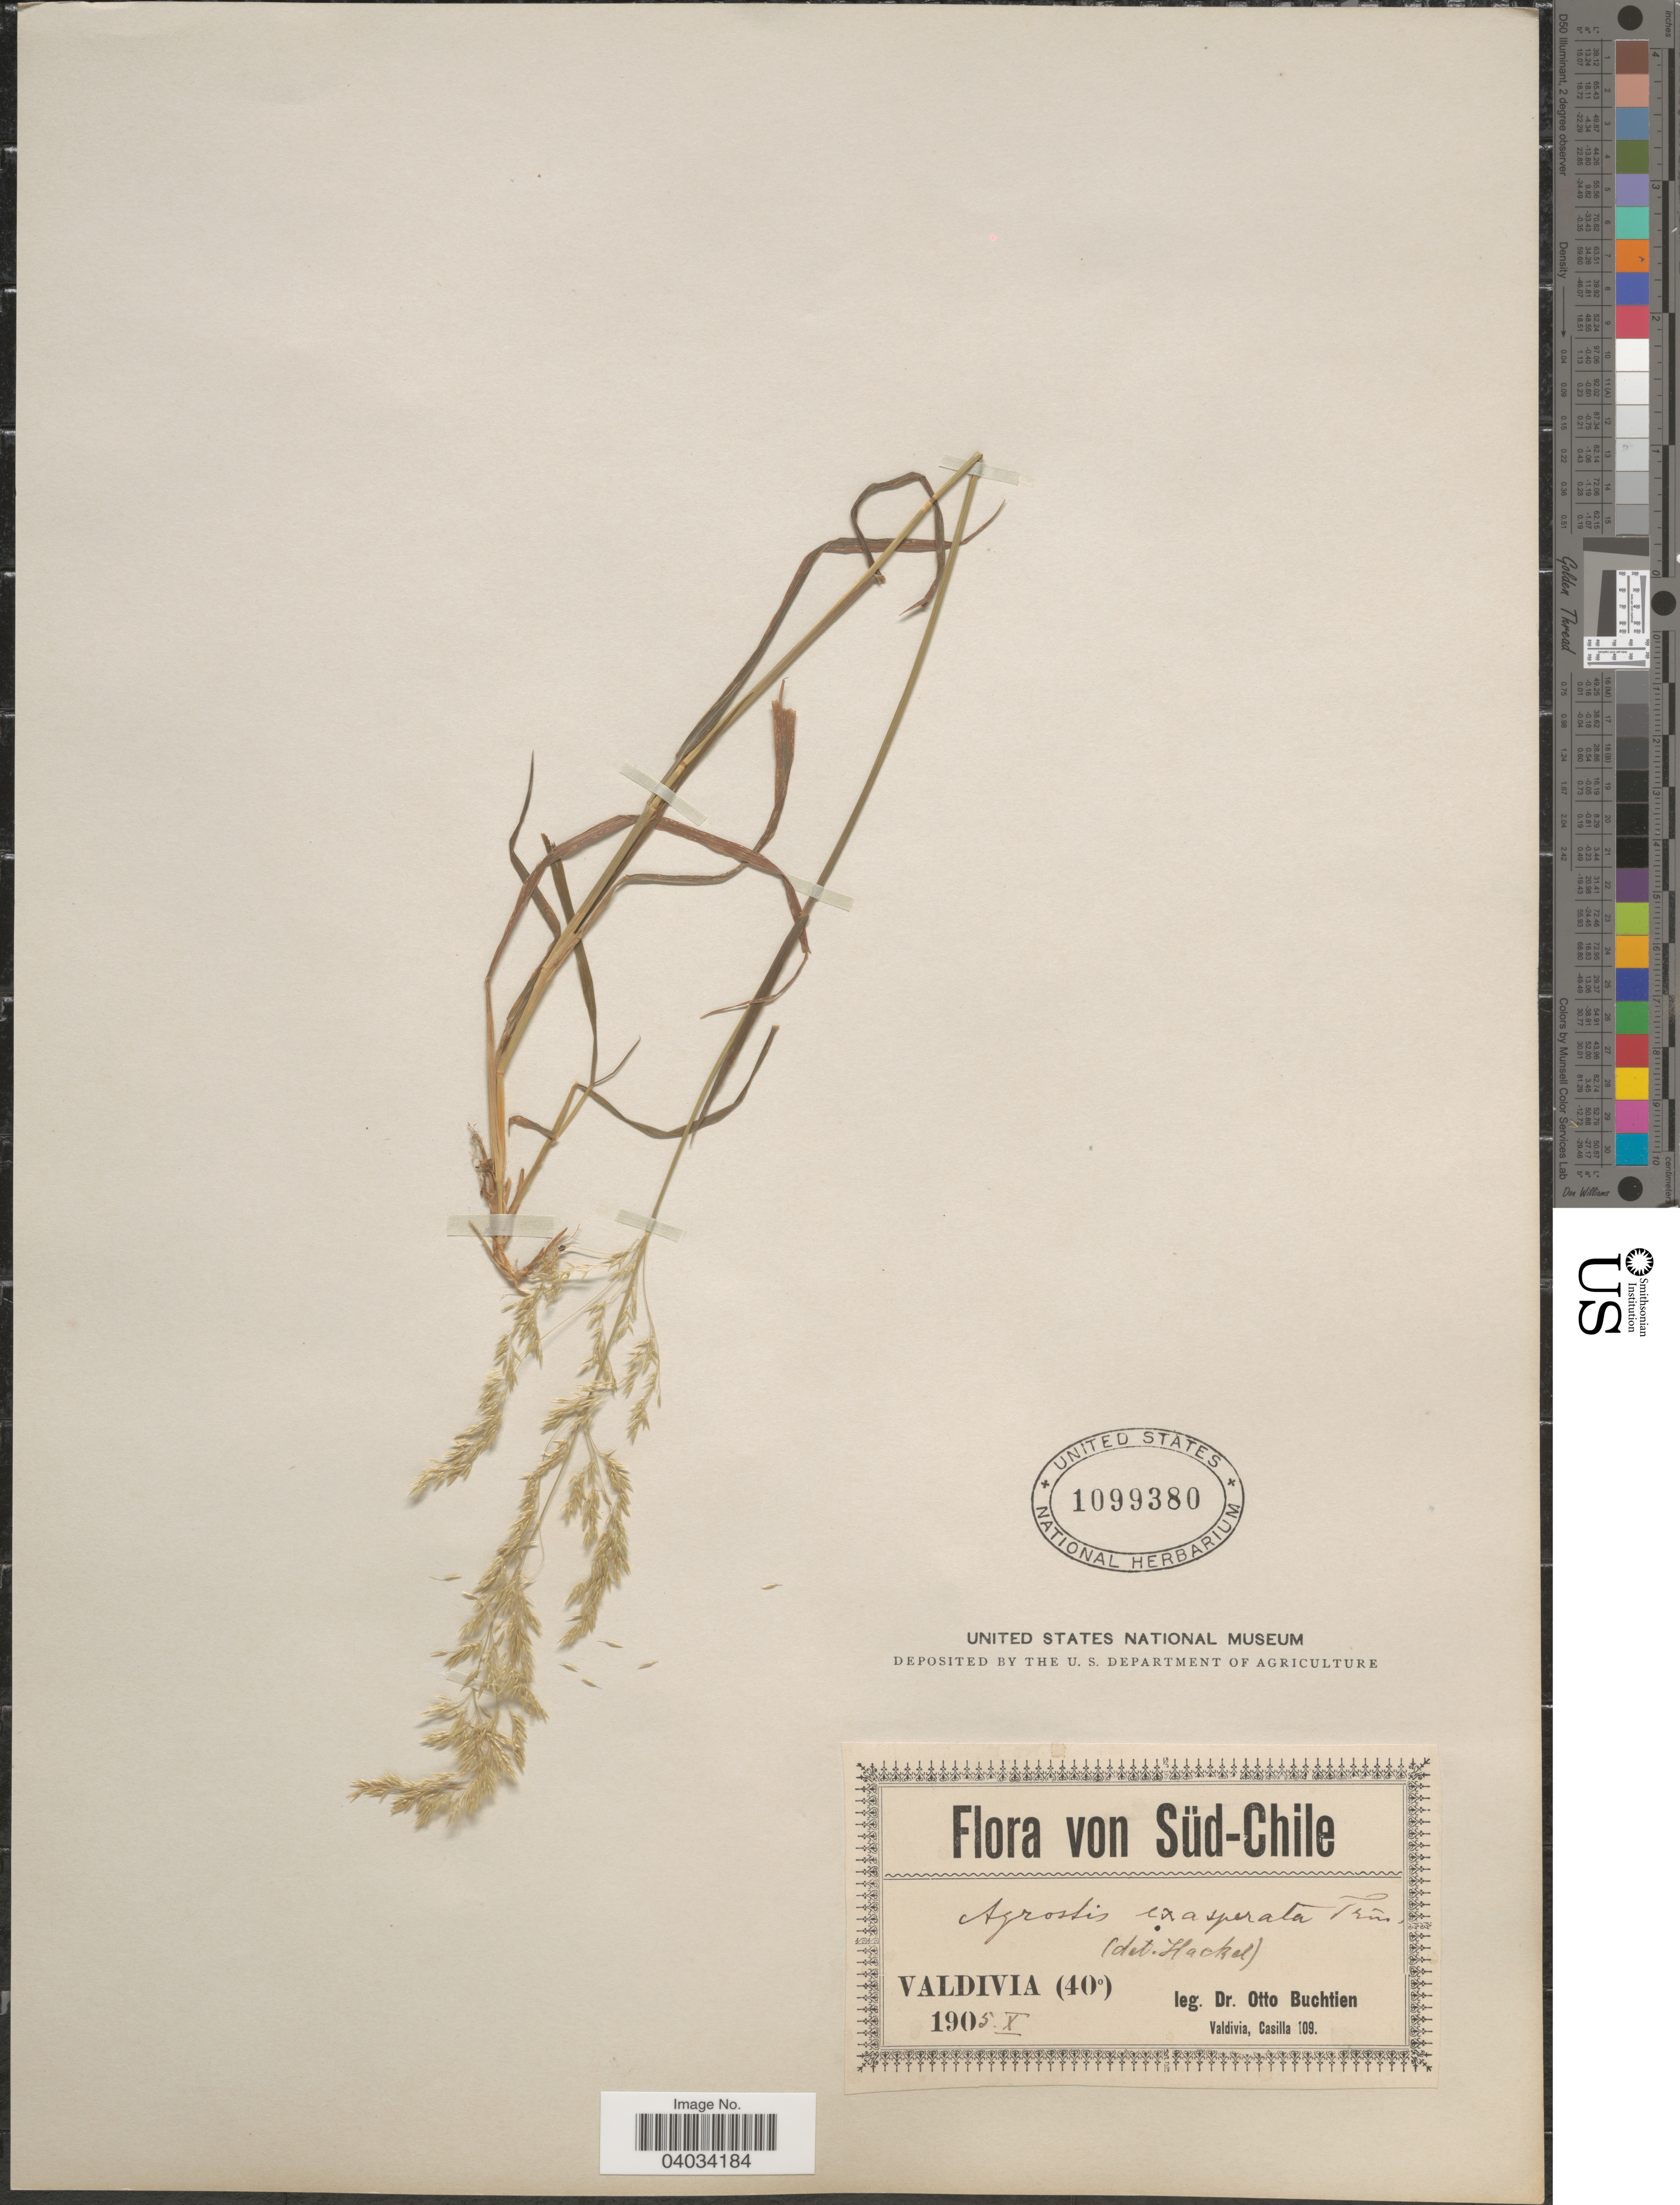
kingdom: Plantae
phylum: Tracheophyta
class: Liliopsida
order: Poales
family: Poaceae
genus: Polypogon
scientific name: Polypogon exasperatus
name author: (Trin.) Renvoize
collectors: O. Buchtien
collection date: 1905-10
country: Chile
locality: Süd-Chile. Valdivia.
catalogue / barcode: US 1099380